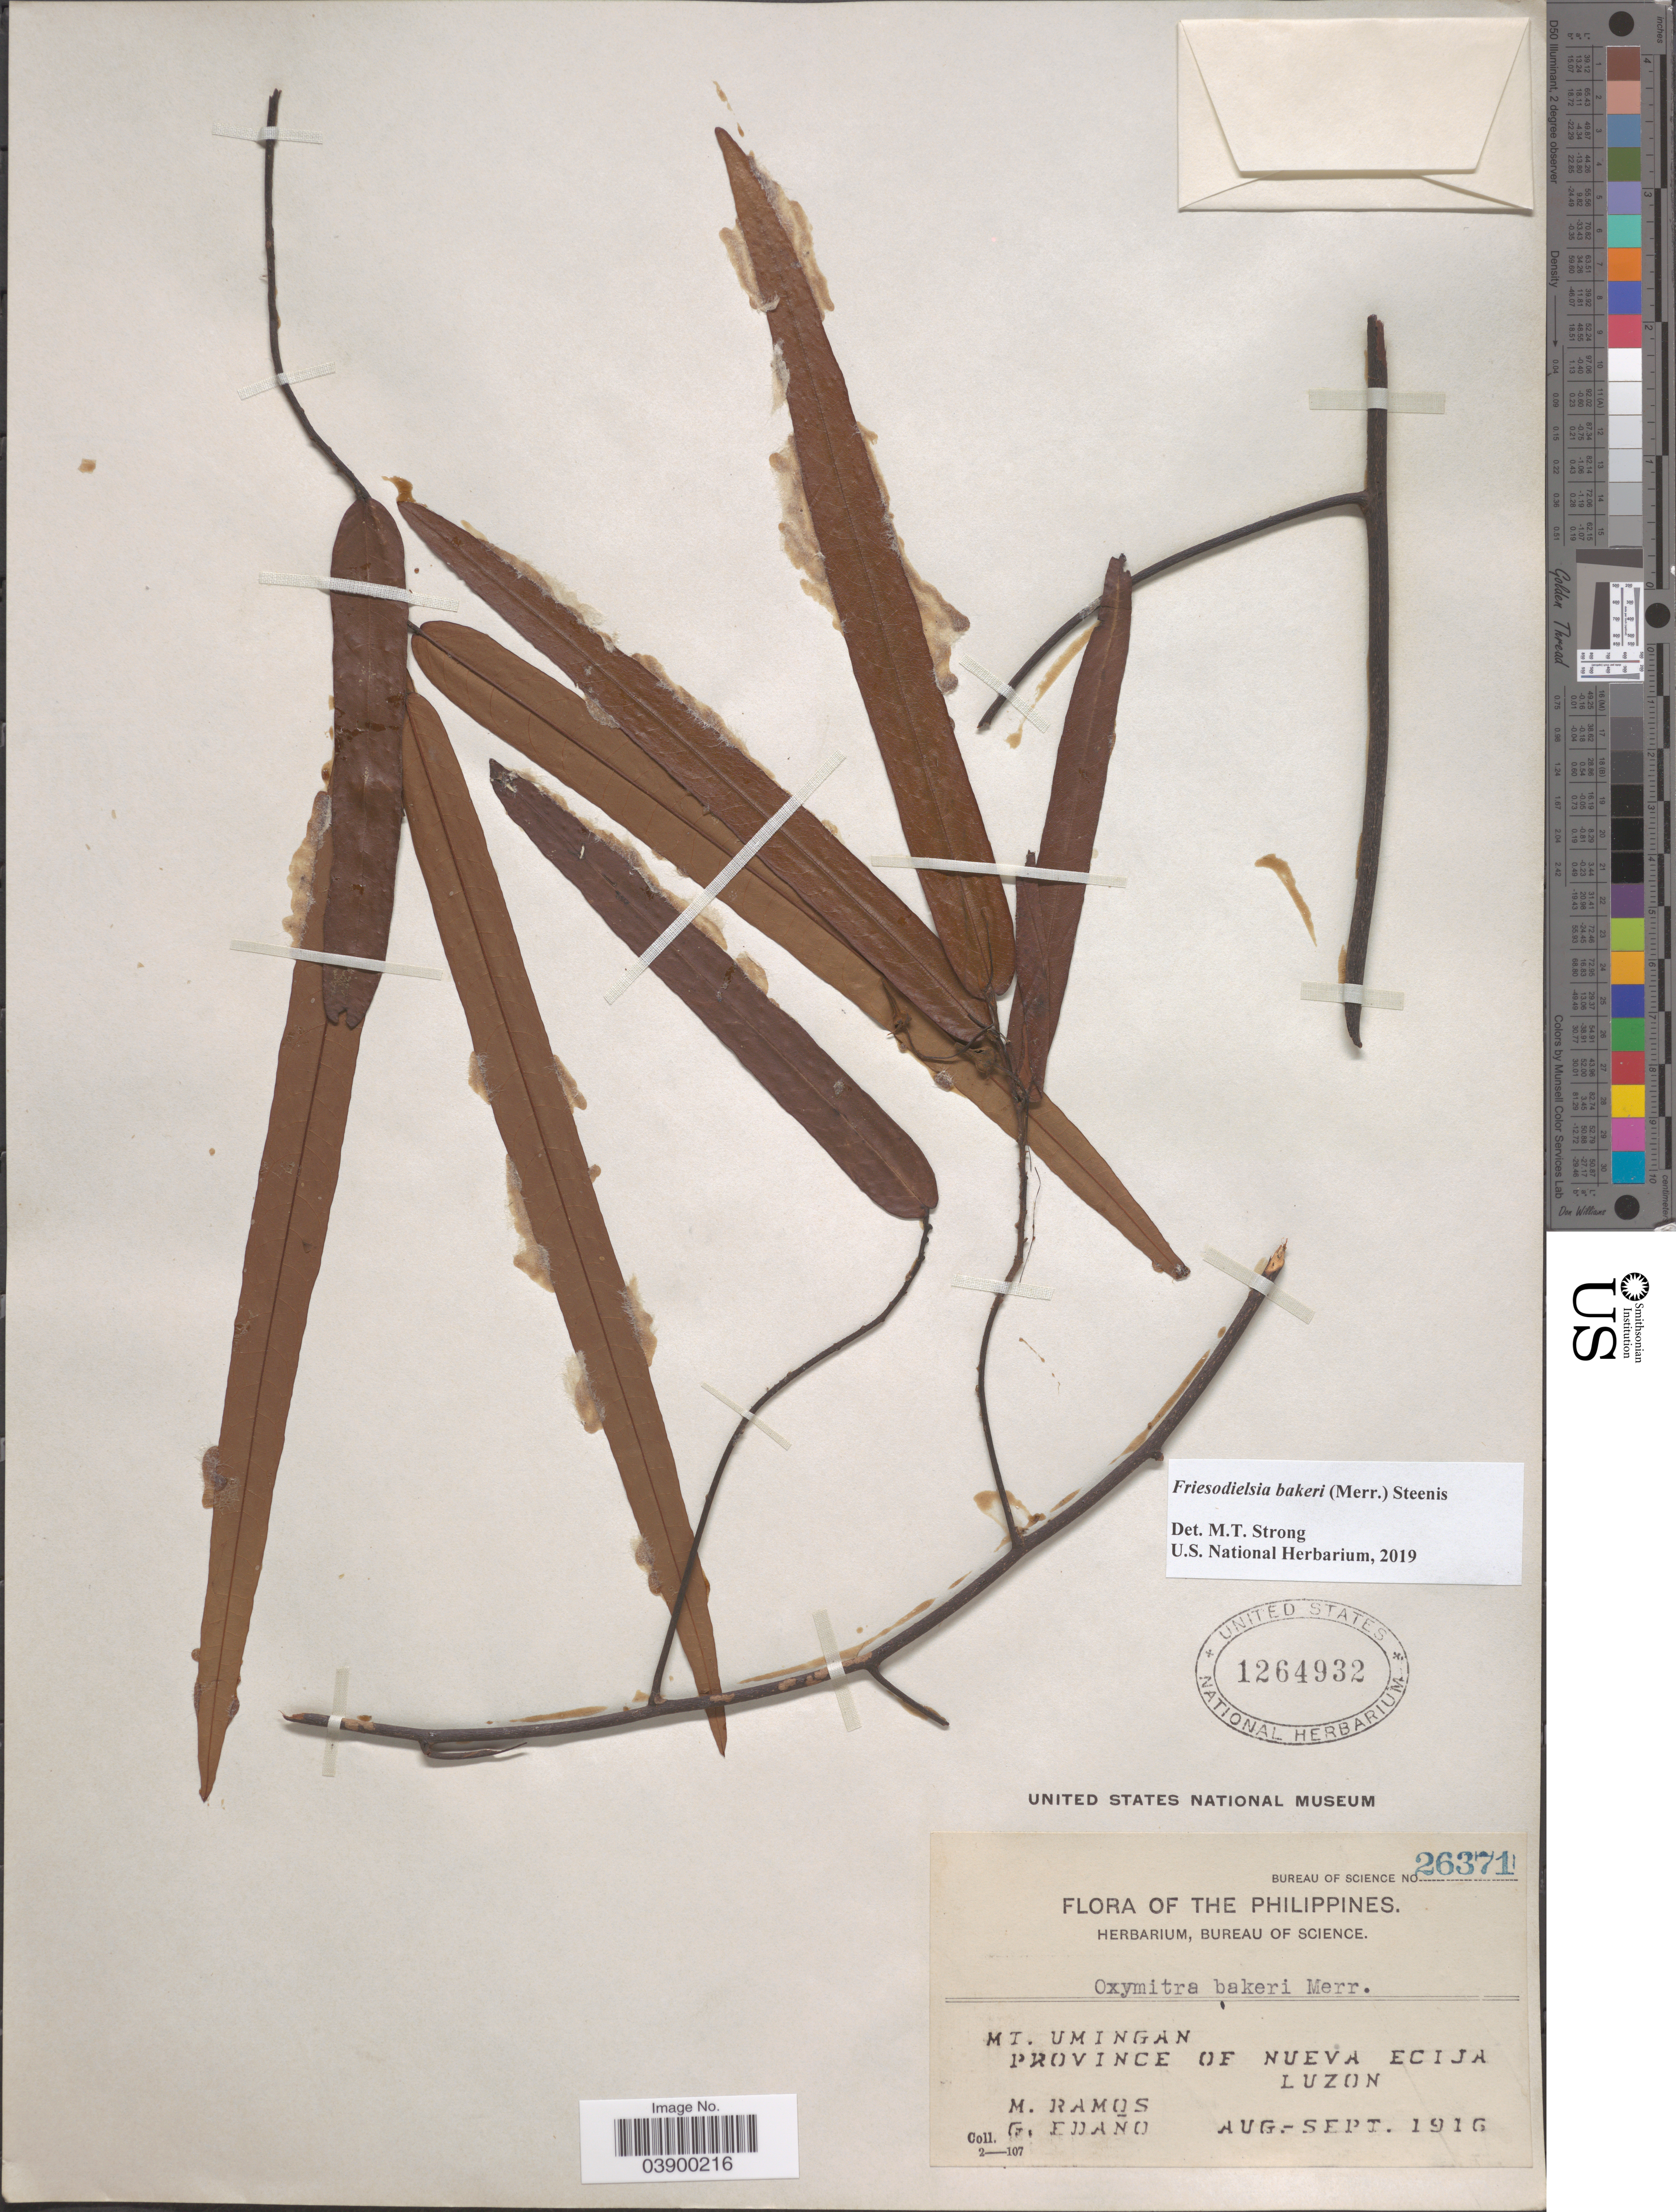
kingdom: Plantae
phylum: Tracheophyta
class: Magnoliopsida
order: Magnoliales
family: Annonaceae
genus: Friesodielsia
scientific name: Friesodielsia bakeri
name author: (Merr.) Steenis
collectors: M. Ramos & G. Edaño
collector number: Bureau of Science 26371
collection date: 1916-08/1916-09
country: Philippines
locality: Mt. Umingan. Province of Nueva Ecija. Luzon.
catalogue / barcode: US 1264932